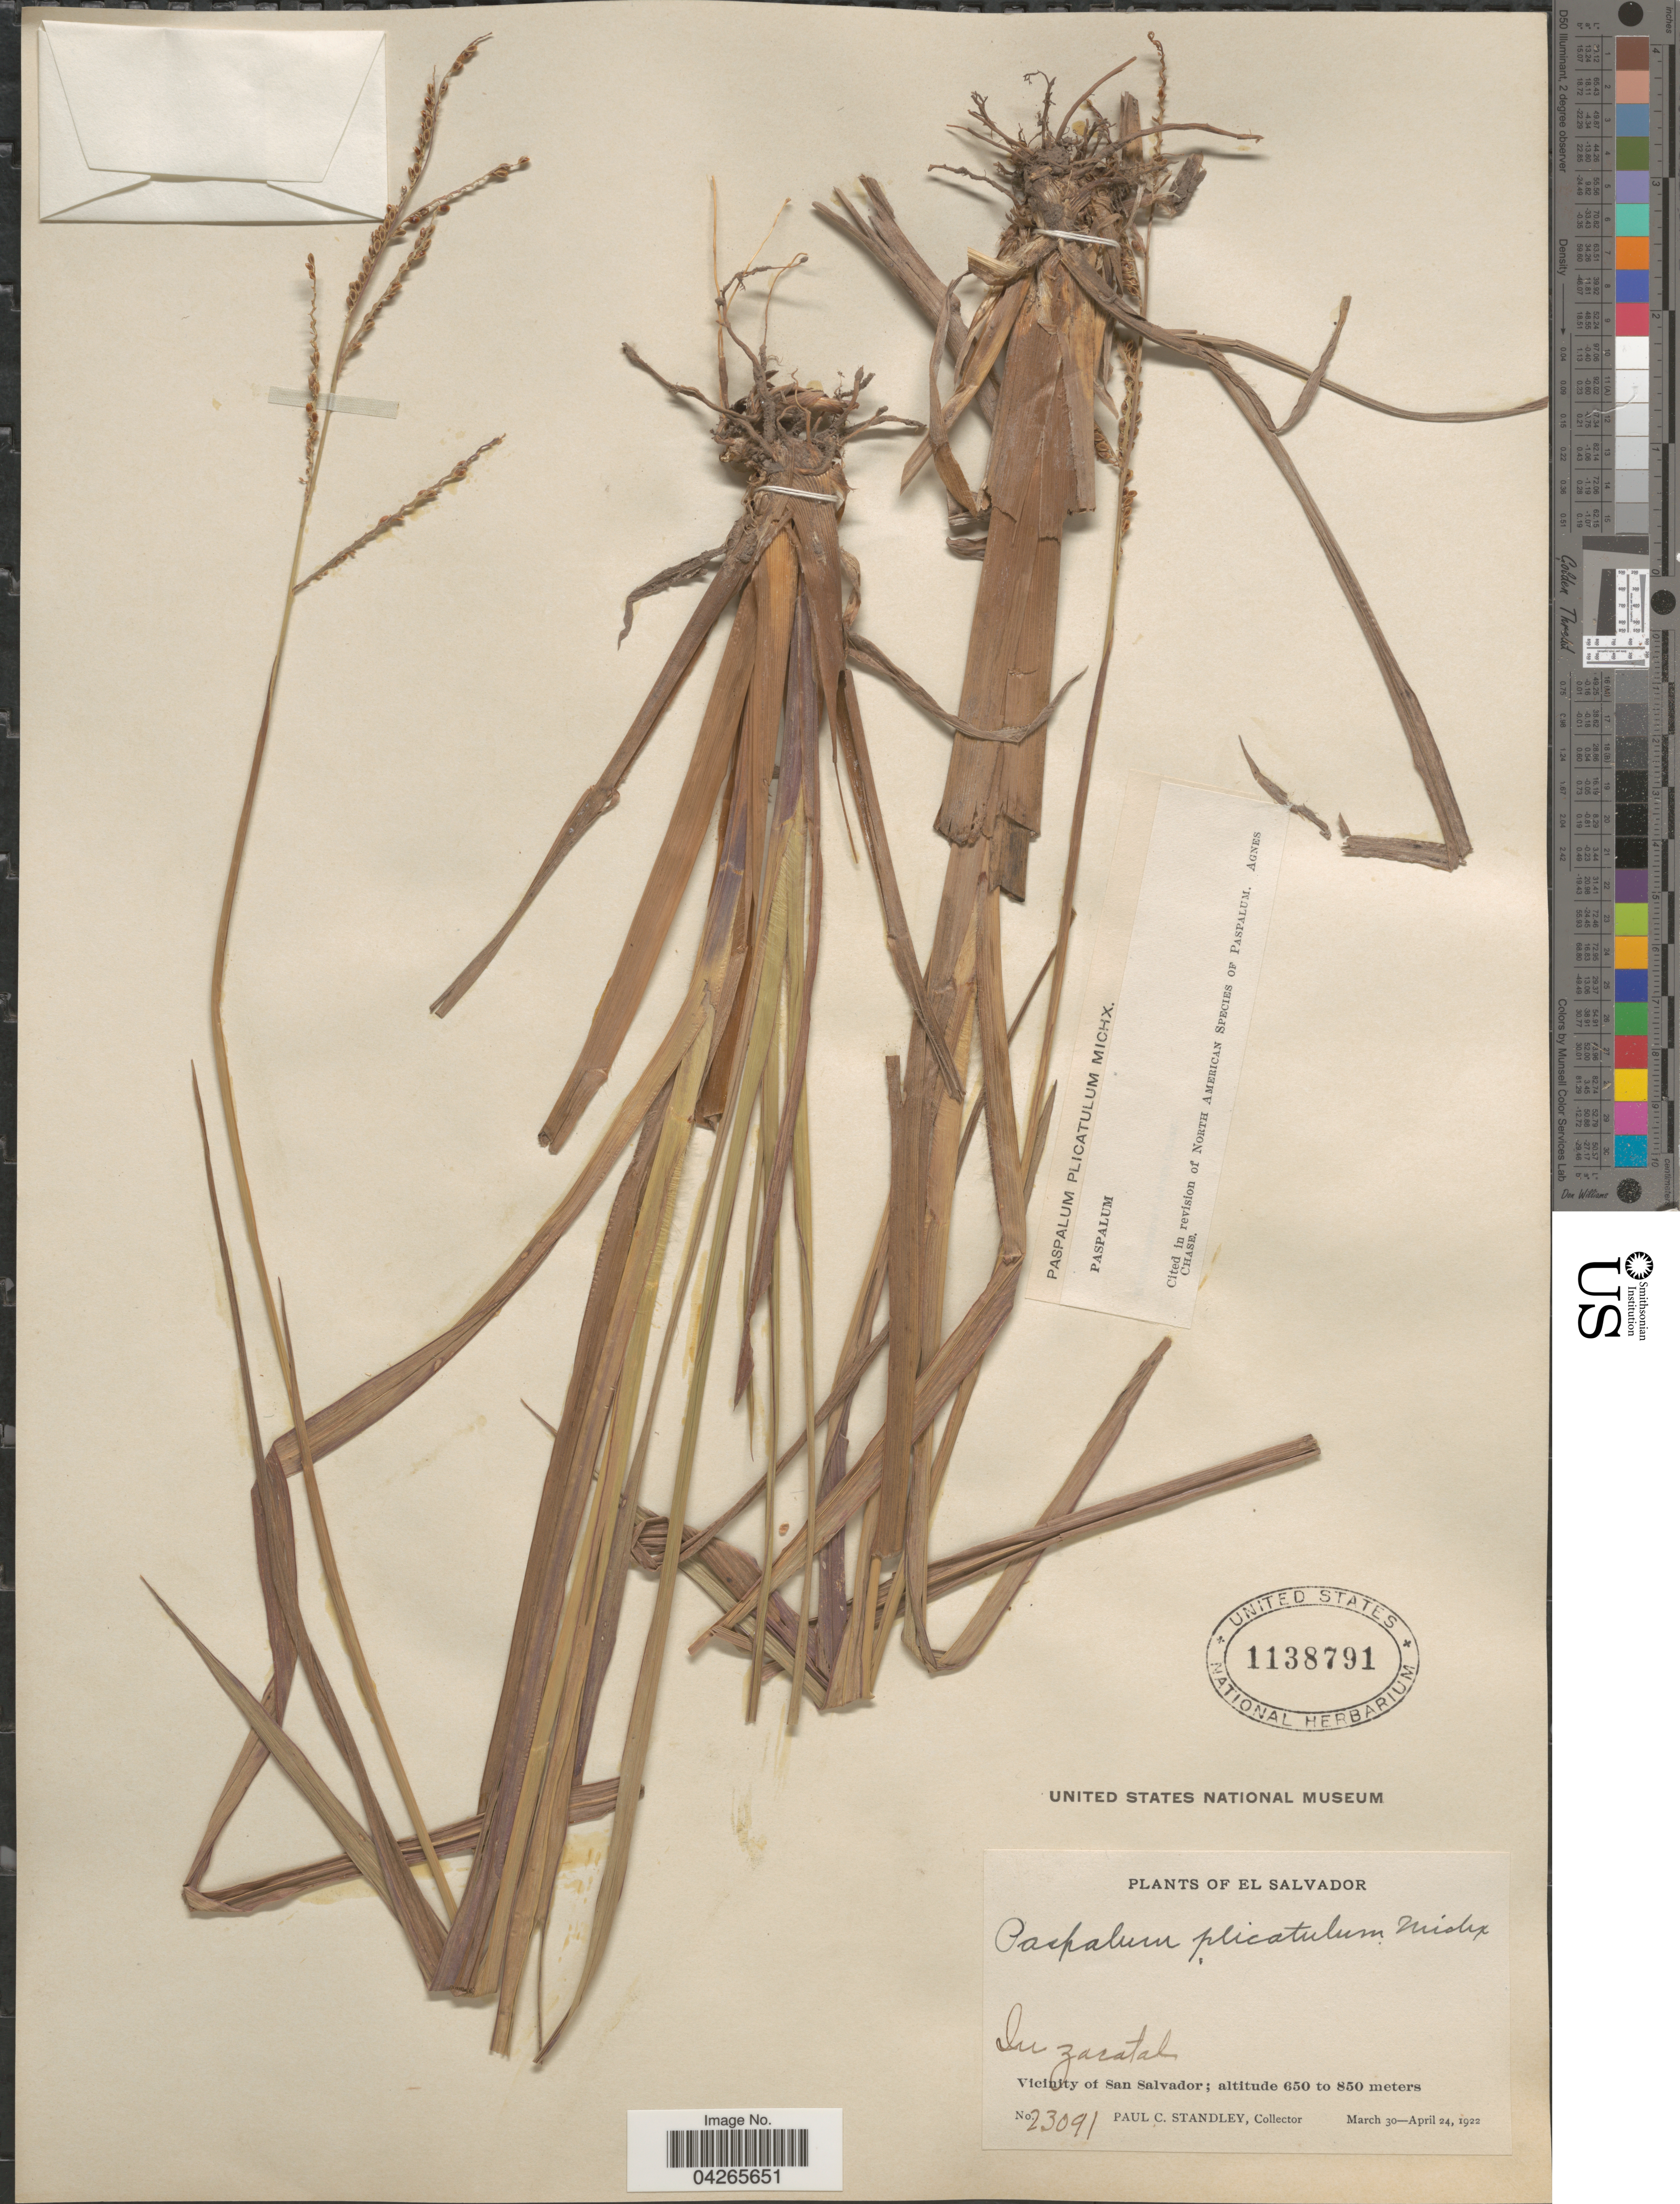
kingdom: Plantae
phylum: Tracheophyta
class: Liliopsida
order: Poales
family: Poaceae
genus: Paspalum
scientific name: Paspalum plicatulum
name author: Michx.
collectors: P. C. Standley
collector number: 23091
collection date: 1922-03-30/1922-04-24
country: El Salvador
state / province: San Salvador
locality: In zacatal. Vicinity of San Salvador.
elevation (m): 650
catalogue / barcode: US 1138791